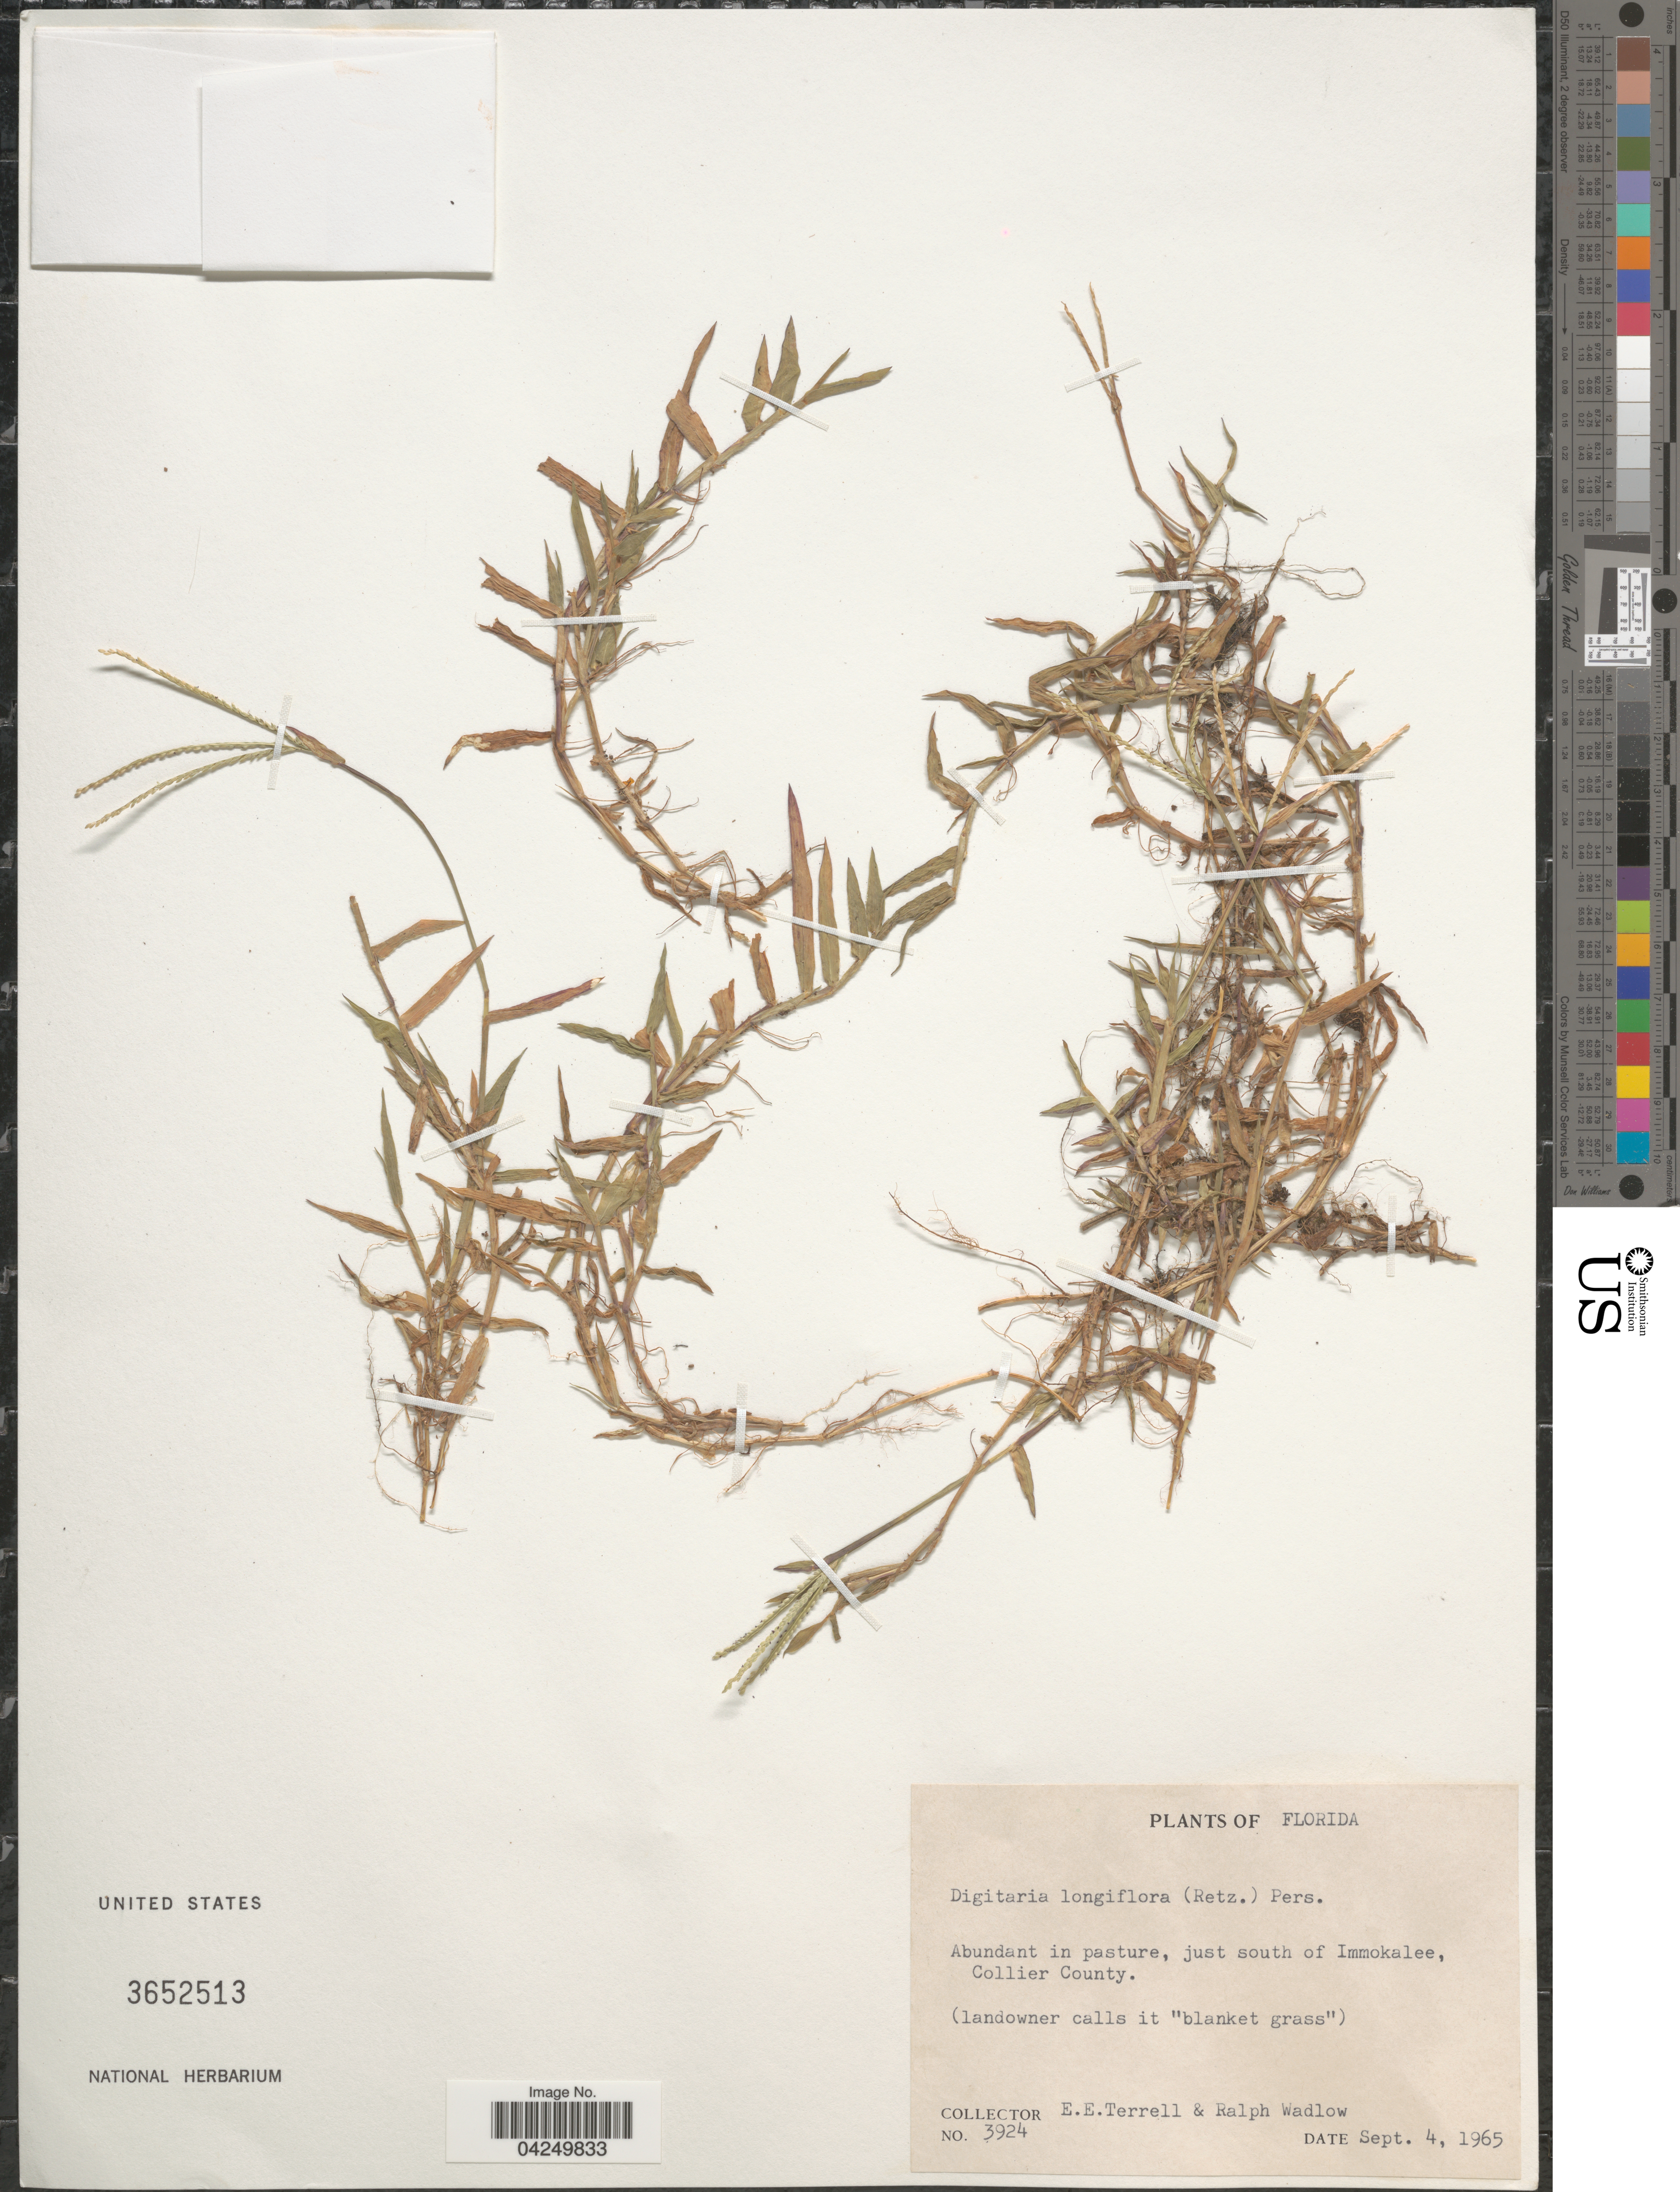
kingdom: Plantae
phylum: Tracheophyta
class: Liliopsida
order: Poales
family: Poaceae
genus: Digitaria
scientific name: Digitaria longiflora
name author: (Retz.) Pers.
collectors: E. E. Terrell & R. Wadlow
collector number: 3924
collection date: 1965-09-04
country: United States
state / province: Florida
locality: Abundant in pasture, just south of Immokalee, Collier County.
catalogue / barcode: US 3652513